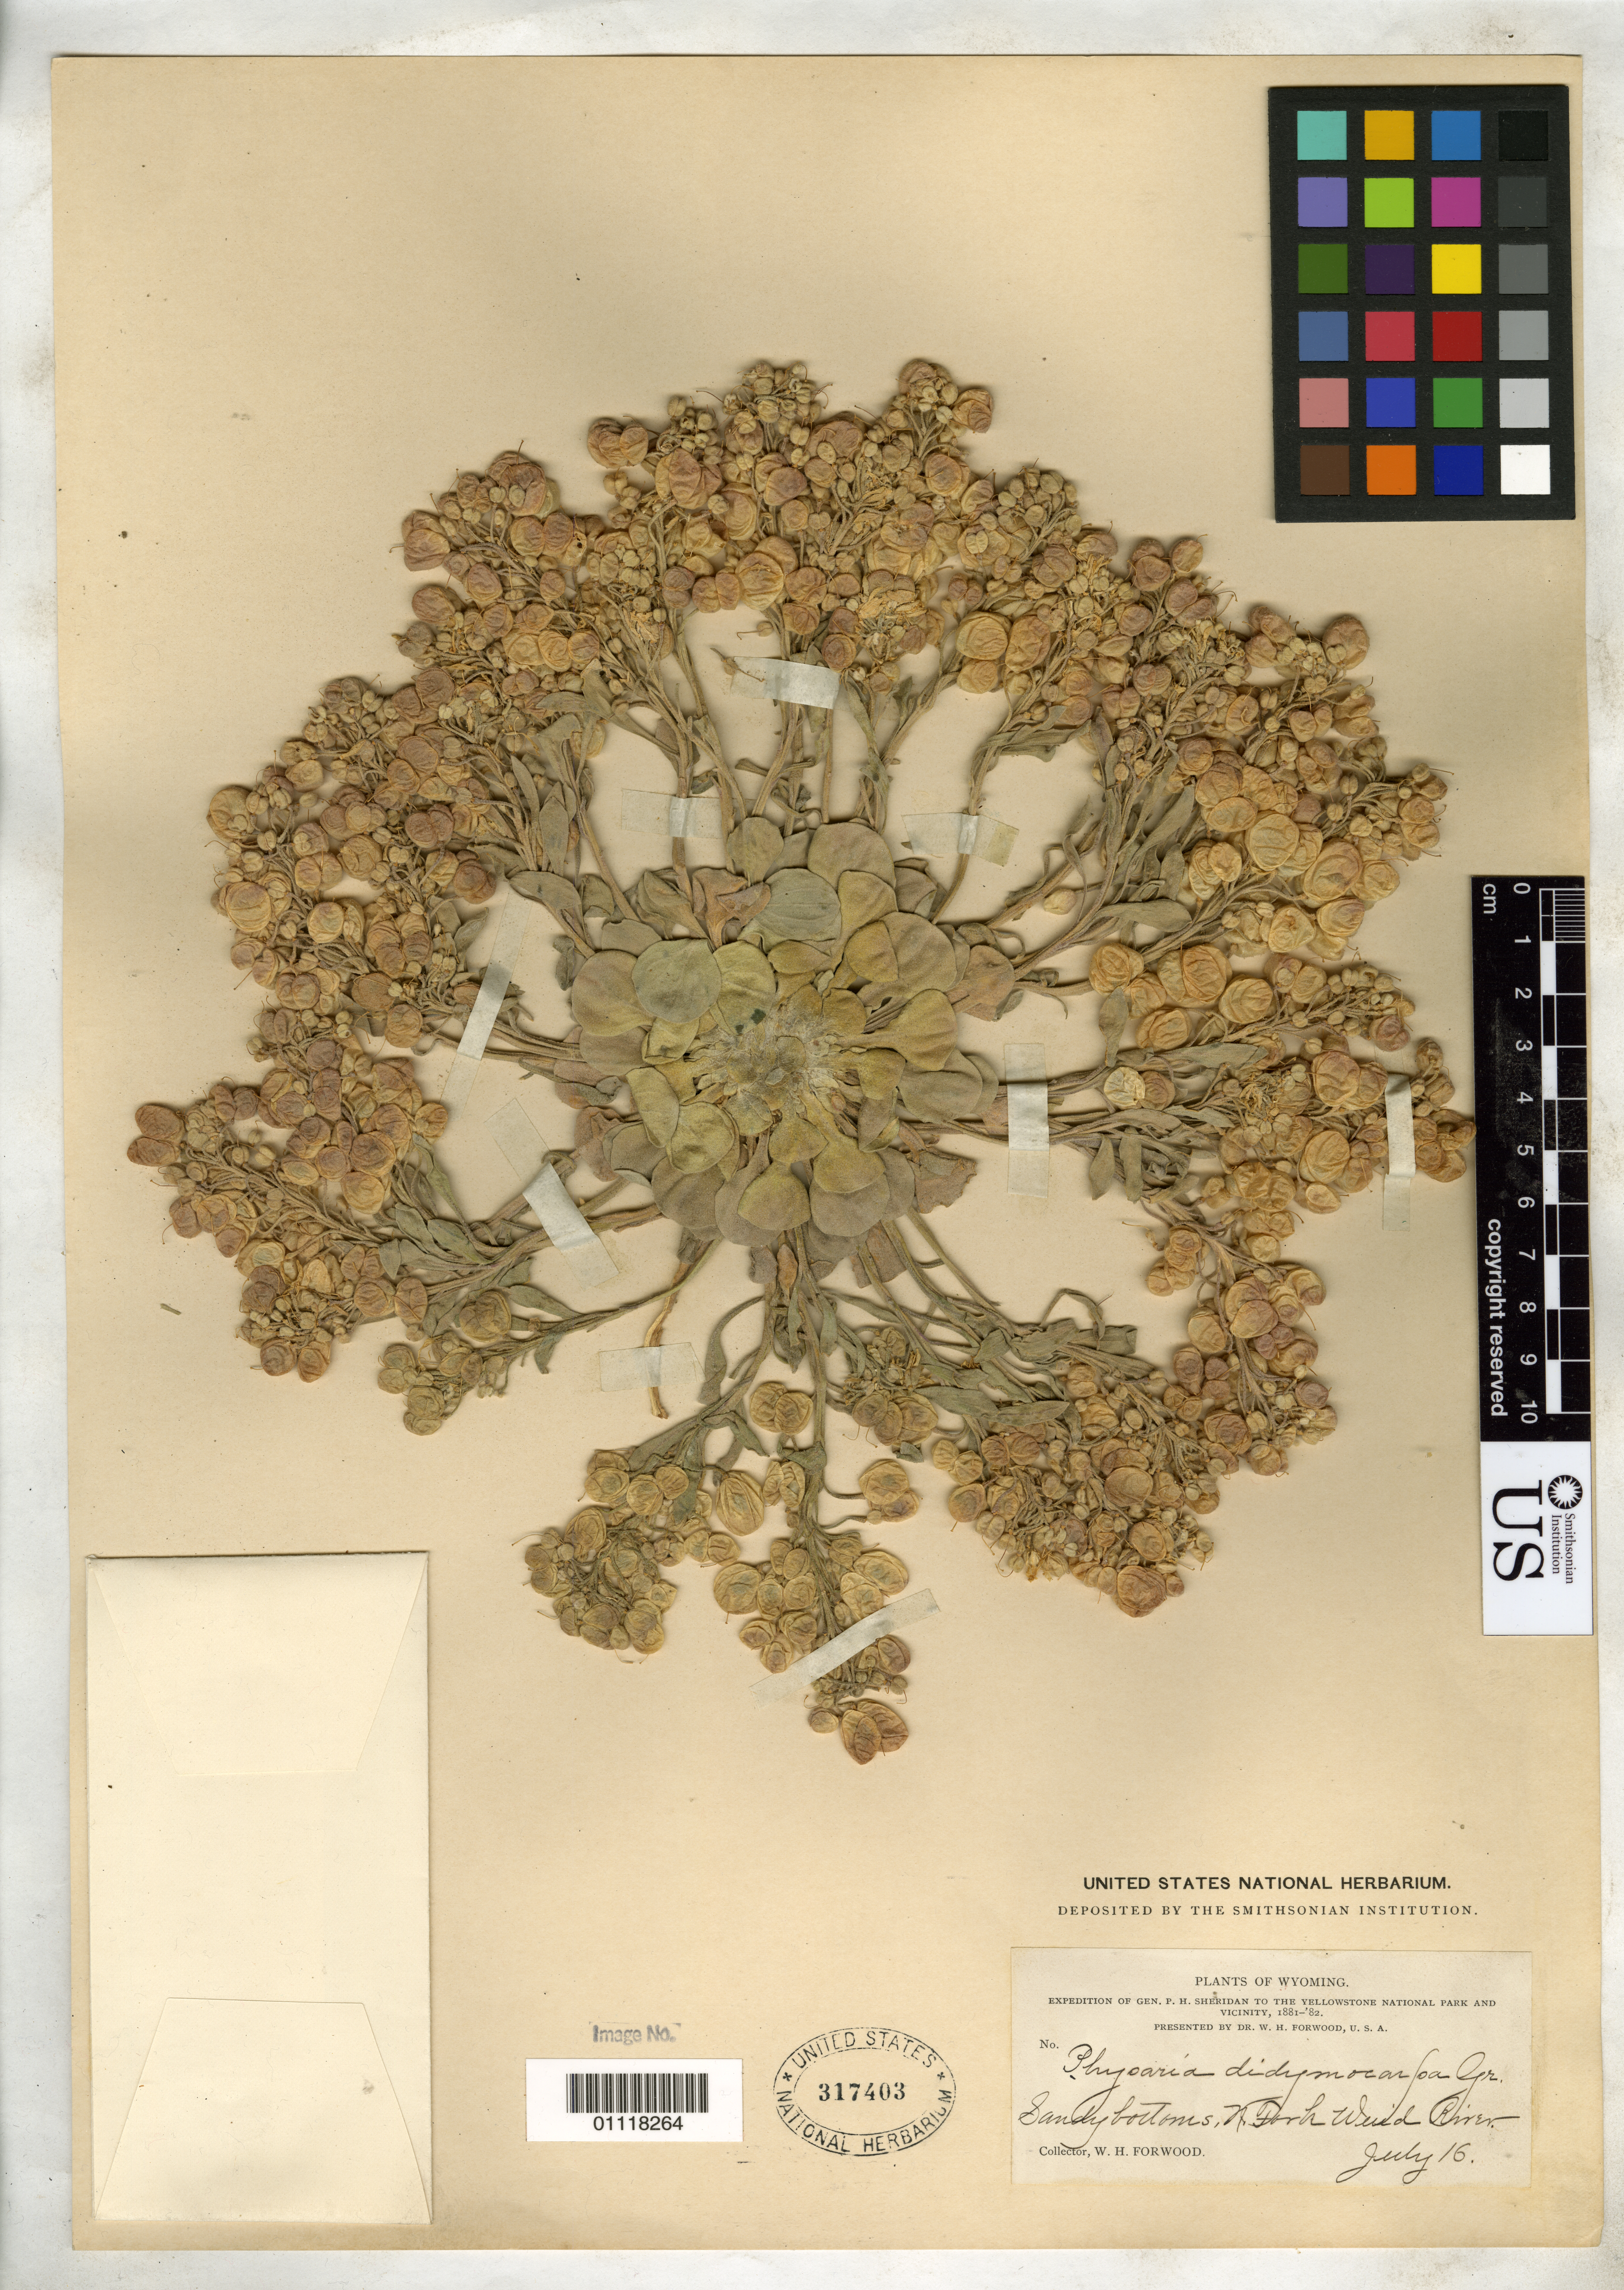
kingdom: Plantae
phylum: Tracheophyta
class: Magnoliopsida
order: Brassicales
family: Brassicaceae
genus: Physaria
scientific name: Physaria didymocarpa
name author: (Hook.) A. Gray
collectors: W. Forwood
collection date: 1881-07-16/1882-07-16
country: United States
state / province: Wyoming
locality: Sandy bottoms, N. Fork Wind River.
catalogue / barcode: US 317403